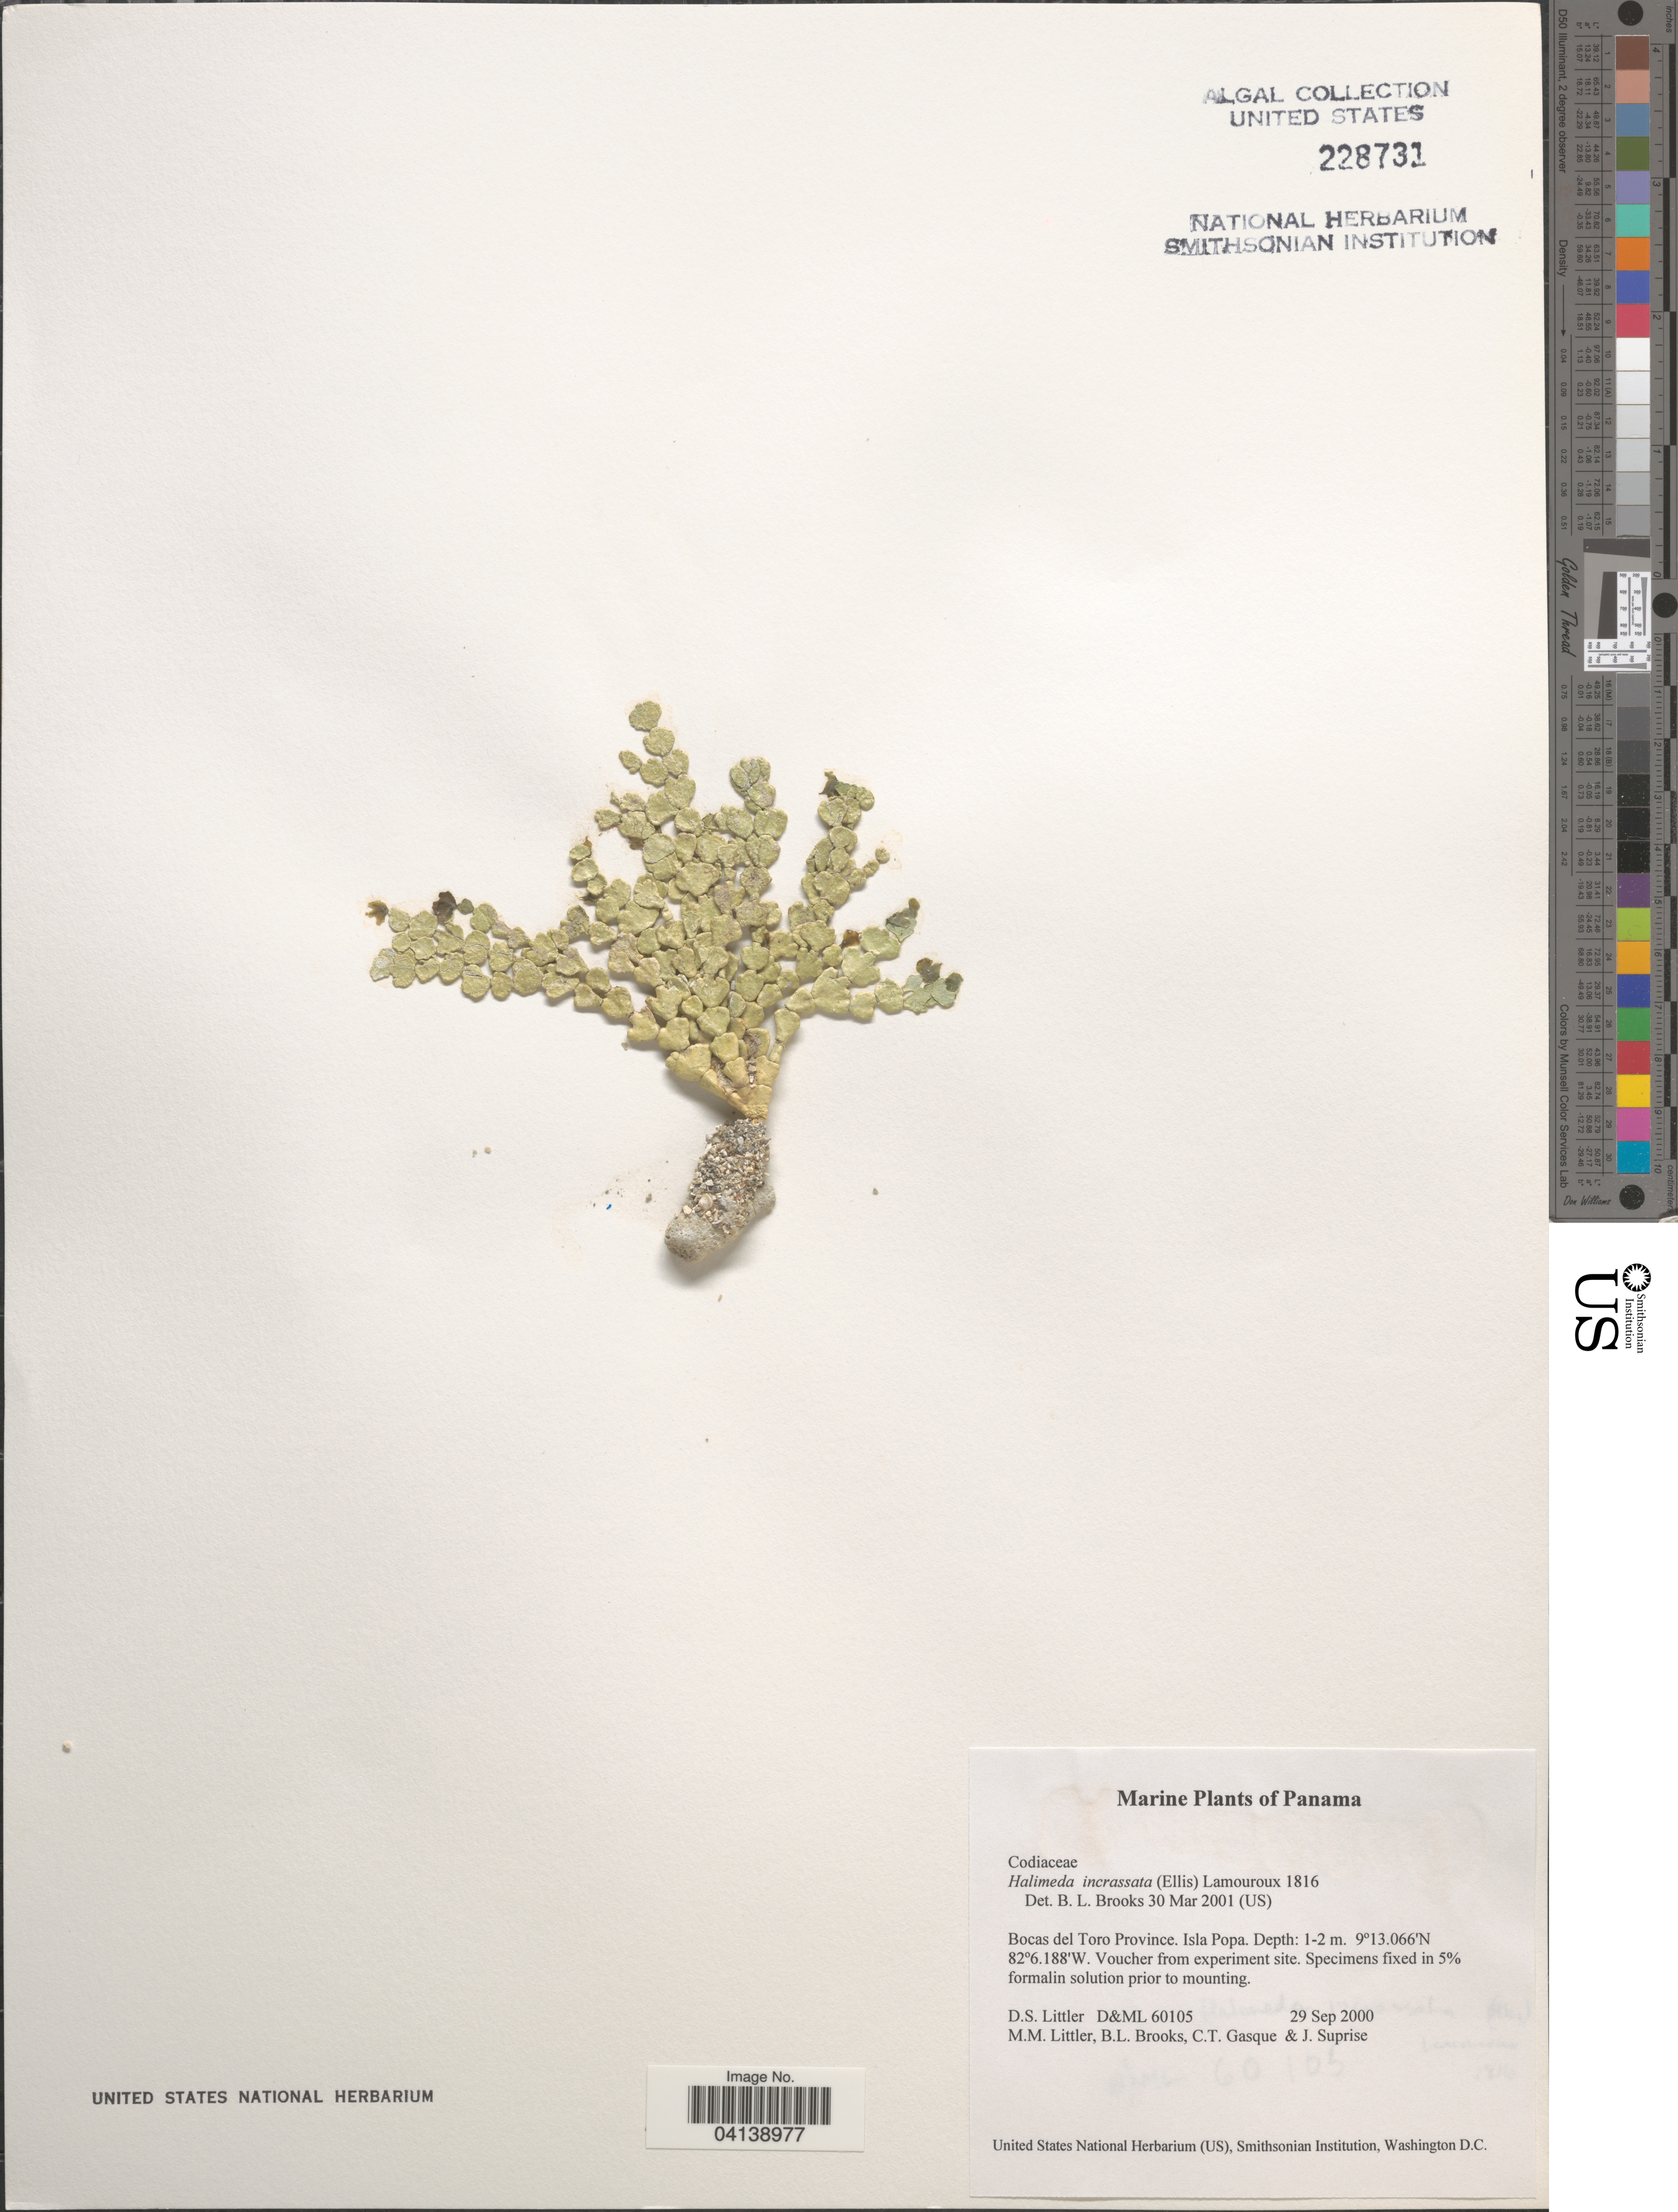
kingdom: Plantae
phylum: Chlorophyta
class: Ulvophyceae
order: Bryopsidales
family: Halimedaceae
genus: Halimeda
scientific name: Halimeda incrassata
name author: (J. Ellis) J.V.Lamouroux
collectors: D. S. Littler, B. Brooks, C. Gasque & J. Suprise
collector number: D&ML 60105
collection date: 2000-09-29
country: Panama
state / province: Bocas del Toro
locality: Isla Popa.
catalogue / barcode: US 228731